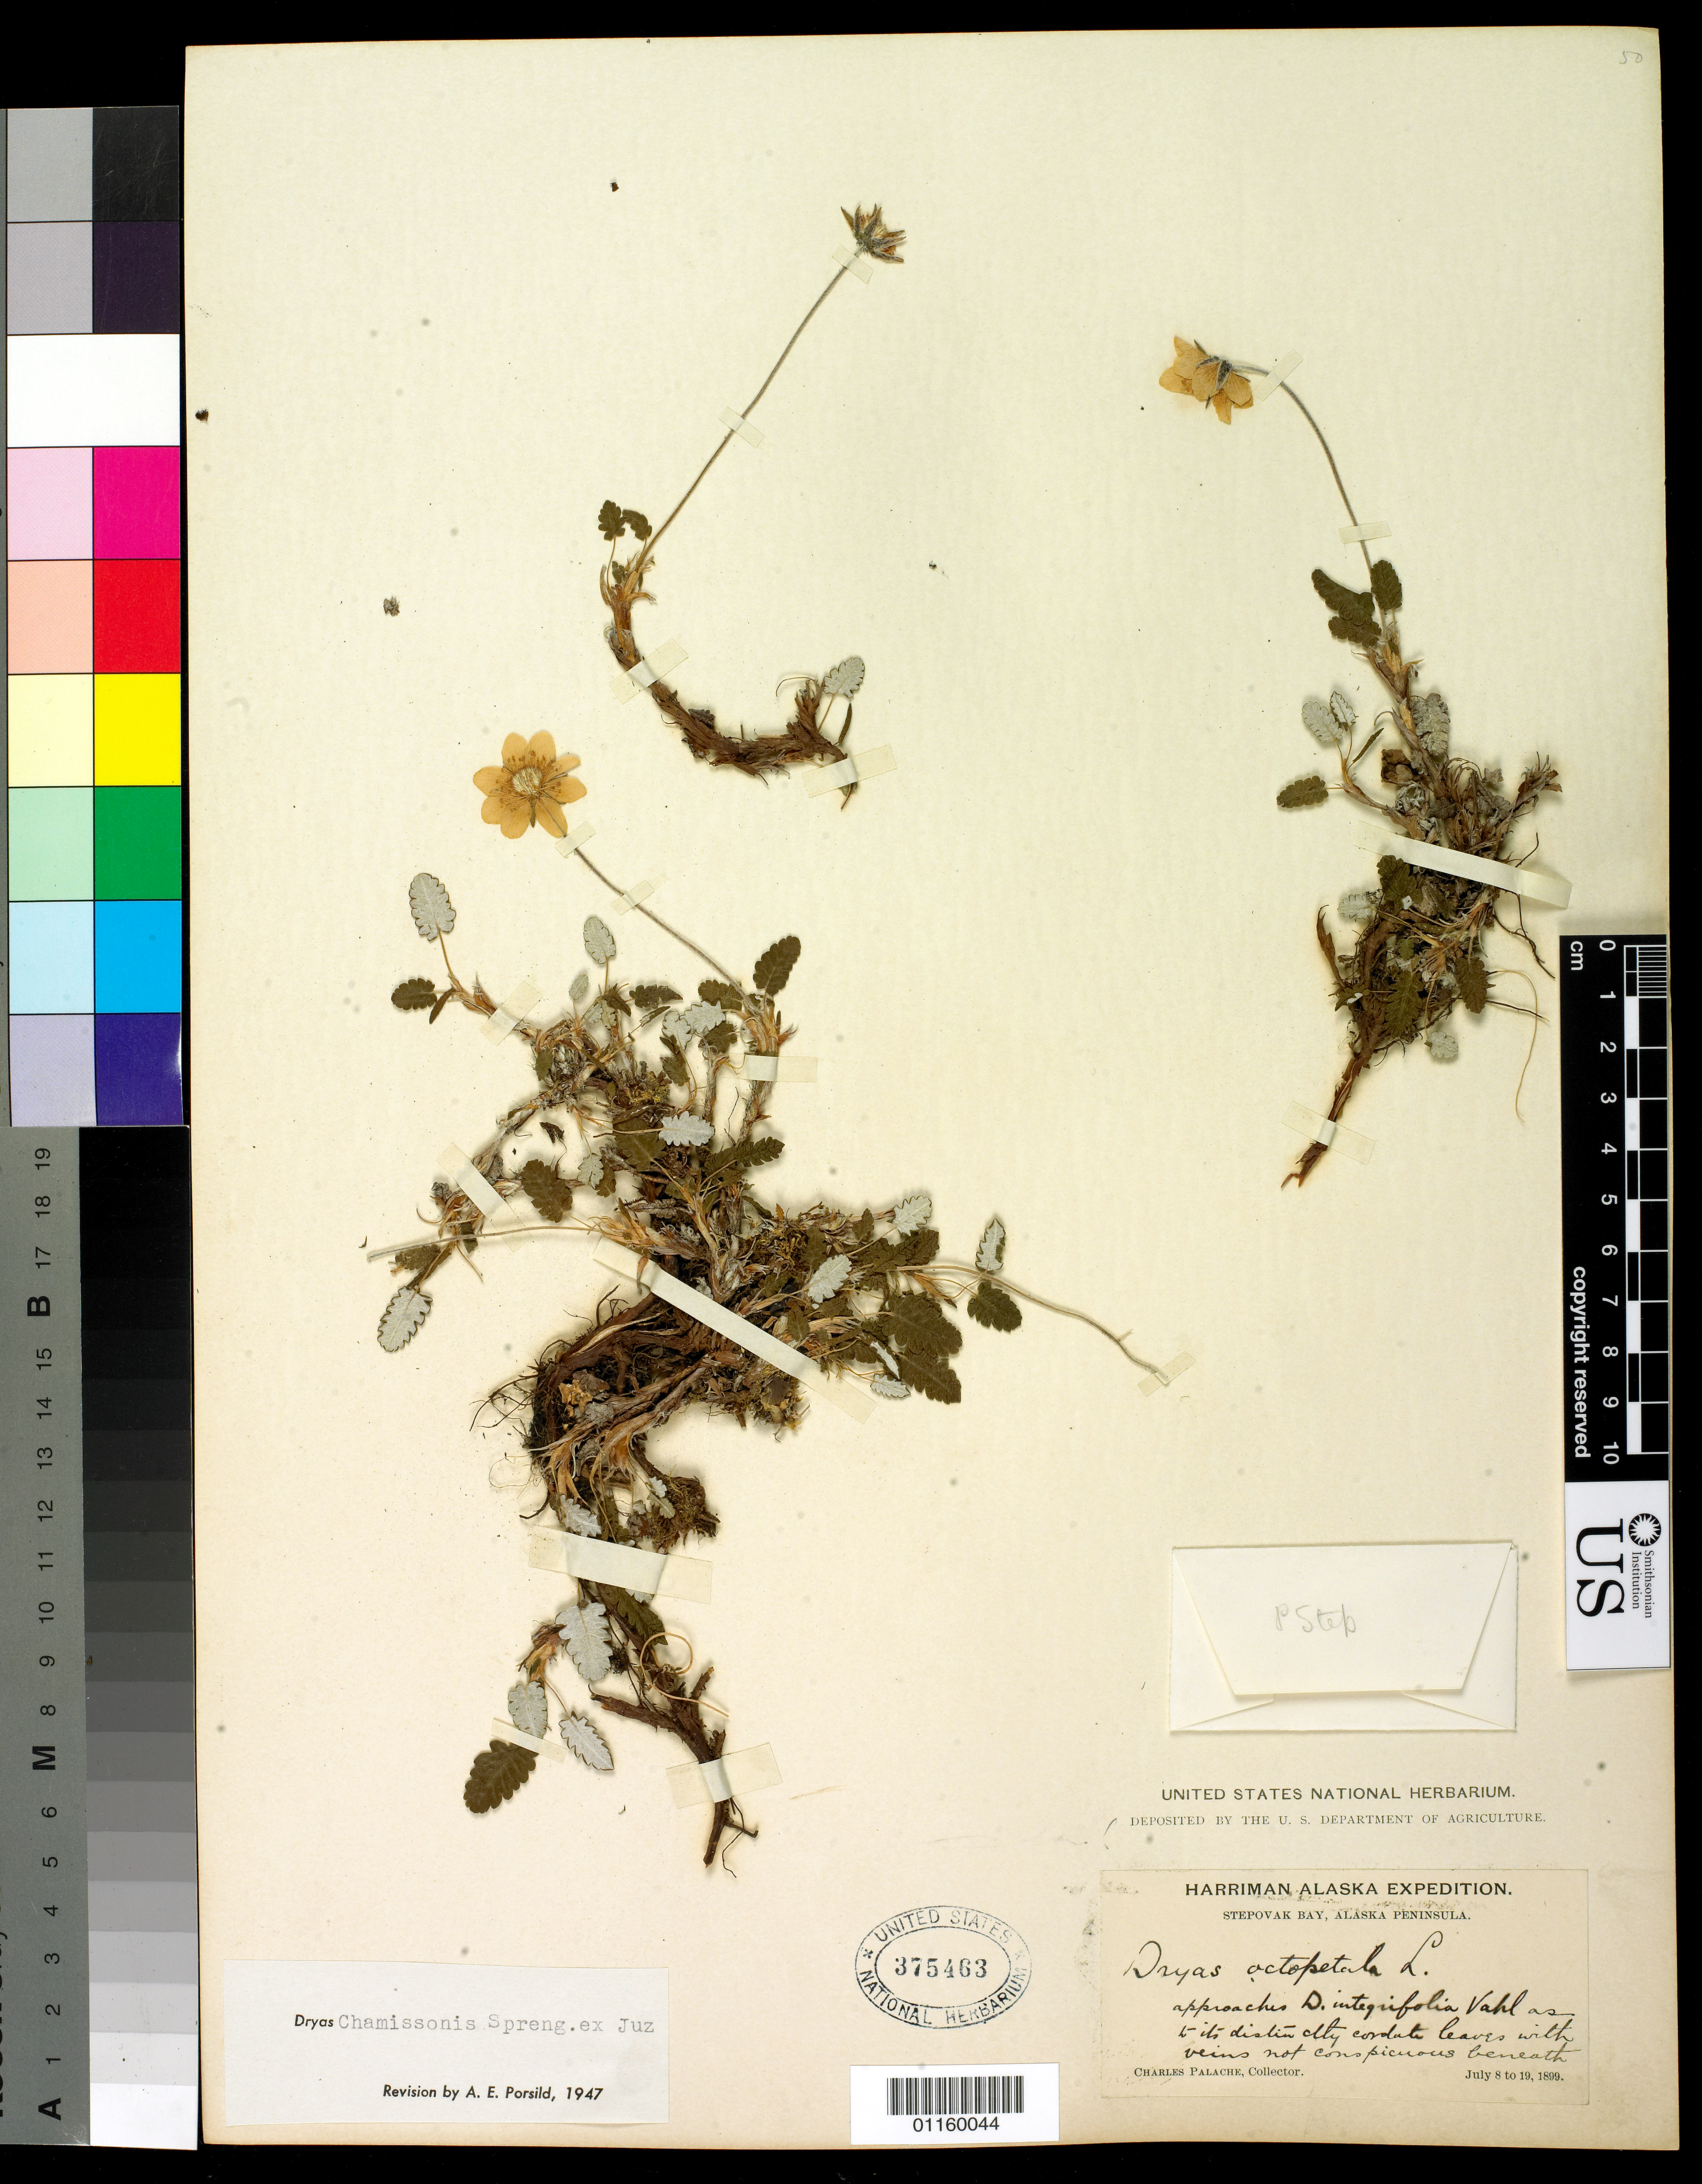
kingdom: Plantae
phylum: Tracheophyta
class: Magnoliopsida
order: Rosales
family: Rosaceae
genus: Dryas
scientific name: Dryas chamissonis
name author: Spreng. ex Juz.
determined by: Porsild, A. E.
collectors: C. Palache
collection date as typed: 08 Jul 1899 to 19 Jul 1899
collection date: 1899-07-08/1899-07-19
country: United States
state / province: Alaska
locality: Stepovak Bay, Alaska Peninsula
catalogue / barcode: US 375463